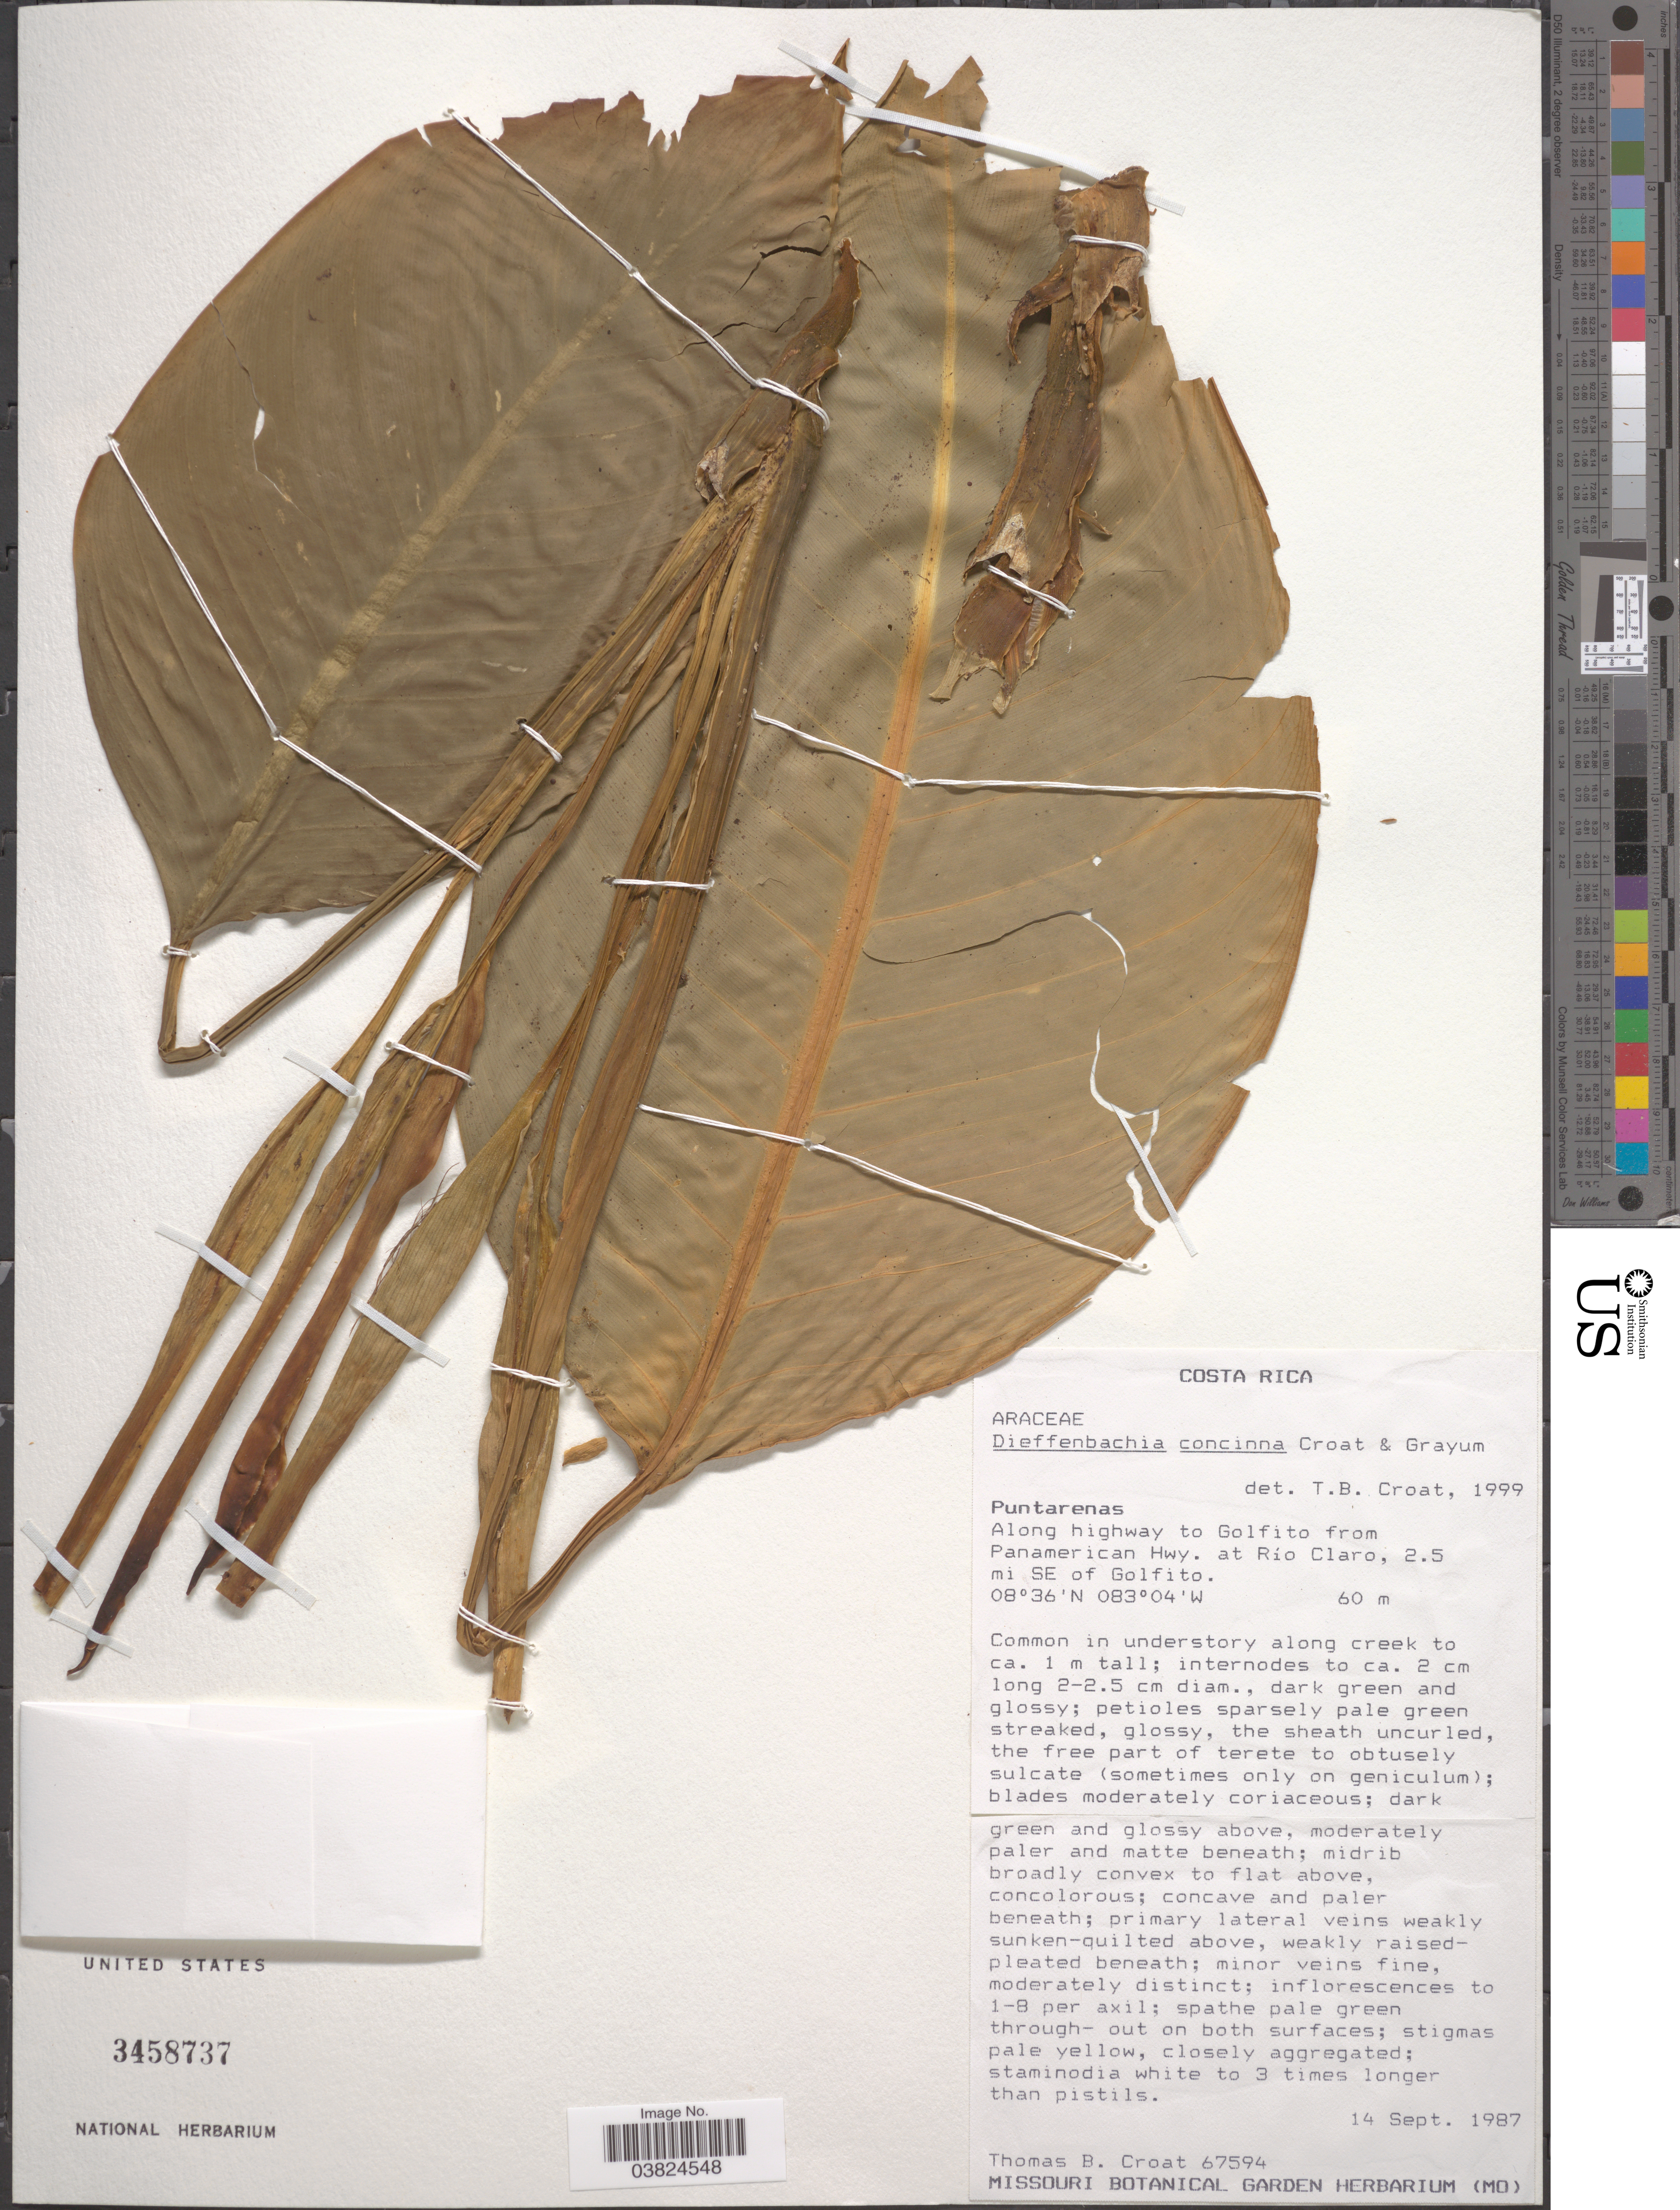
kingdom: Plantae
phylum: Tracheophyta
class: Liliopsida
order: Alismatales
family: Araceae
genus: Dieffenbachia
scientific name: Dieffenbachia concinna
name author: Croat & Grayum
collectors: T. B. Croat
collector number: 67594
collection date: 1987-09-14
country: Costa Rica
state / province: Puntarenas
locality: Along highway to Golfito from Panamerican Hwy. at Río Claro, 2.5. mi SE of Golfito.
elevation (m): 60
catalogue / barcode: US 3458737